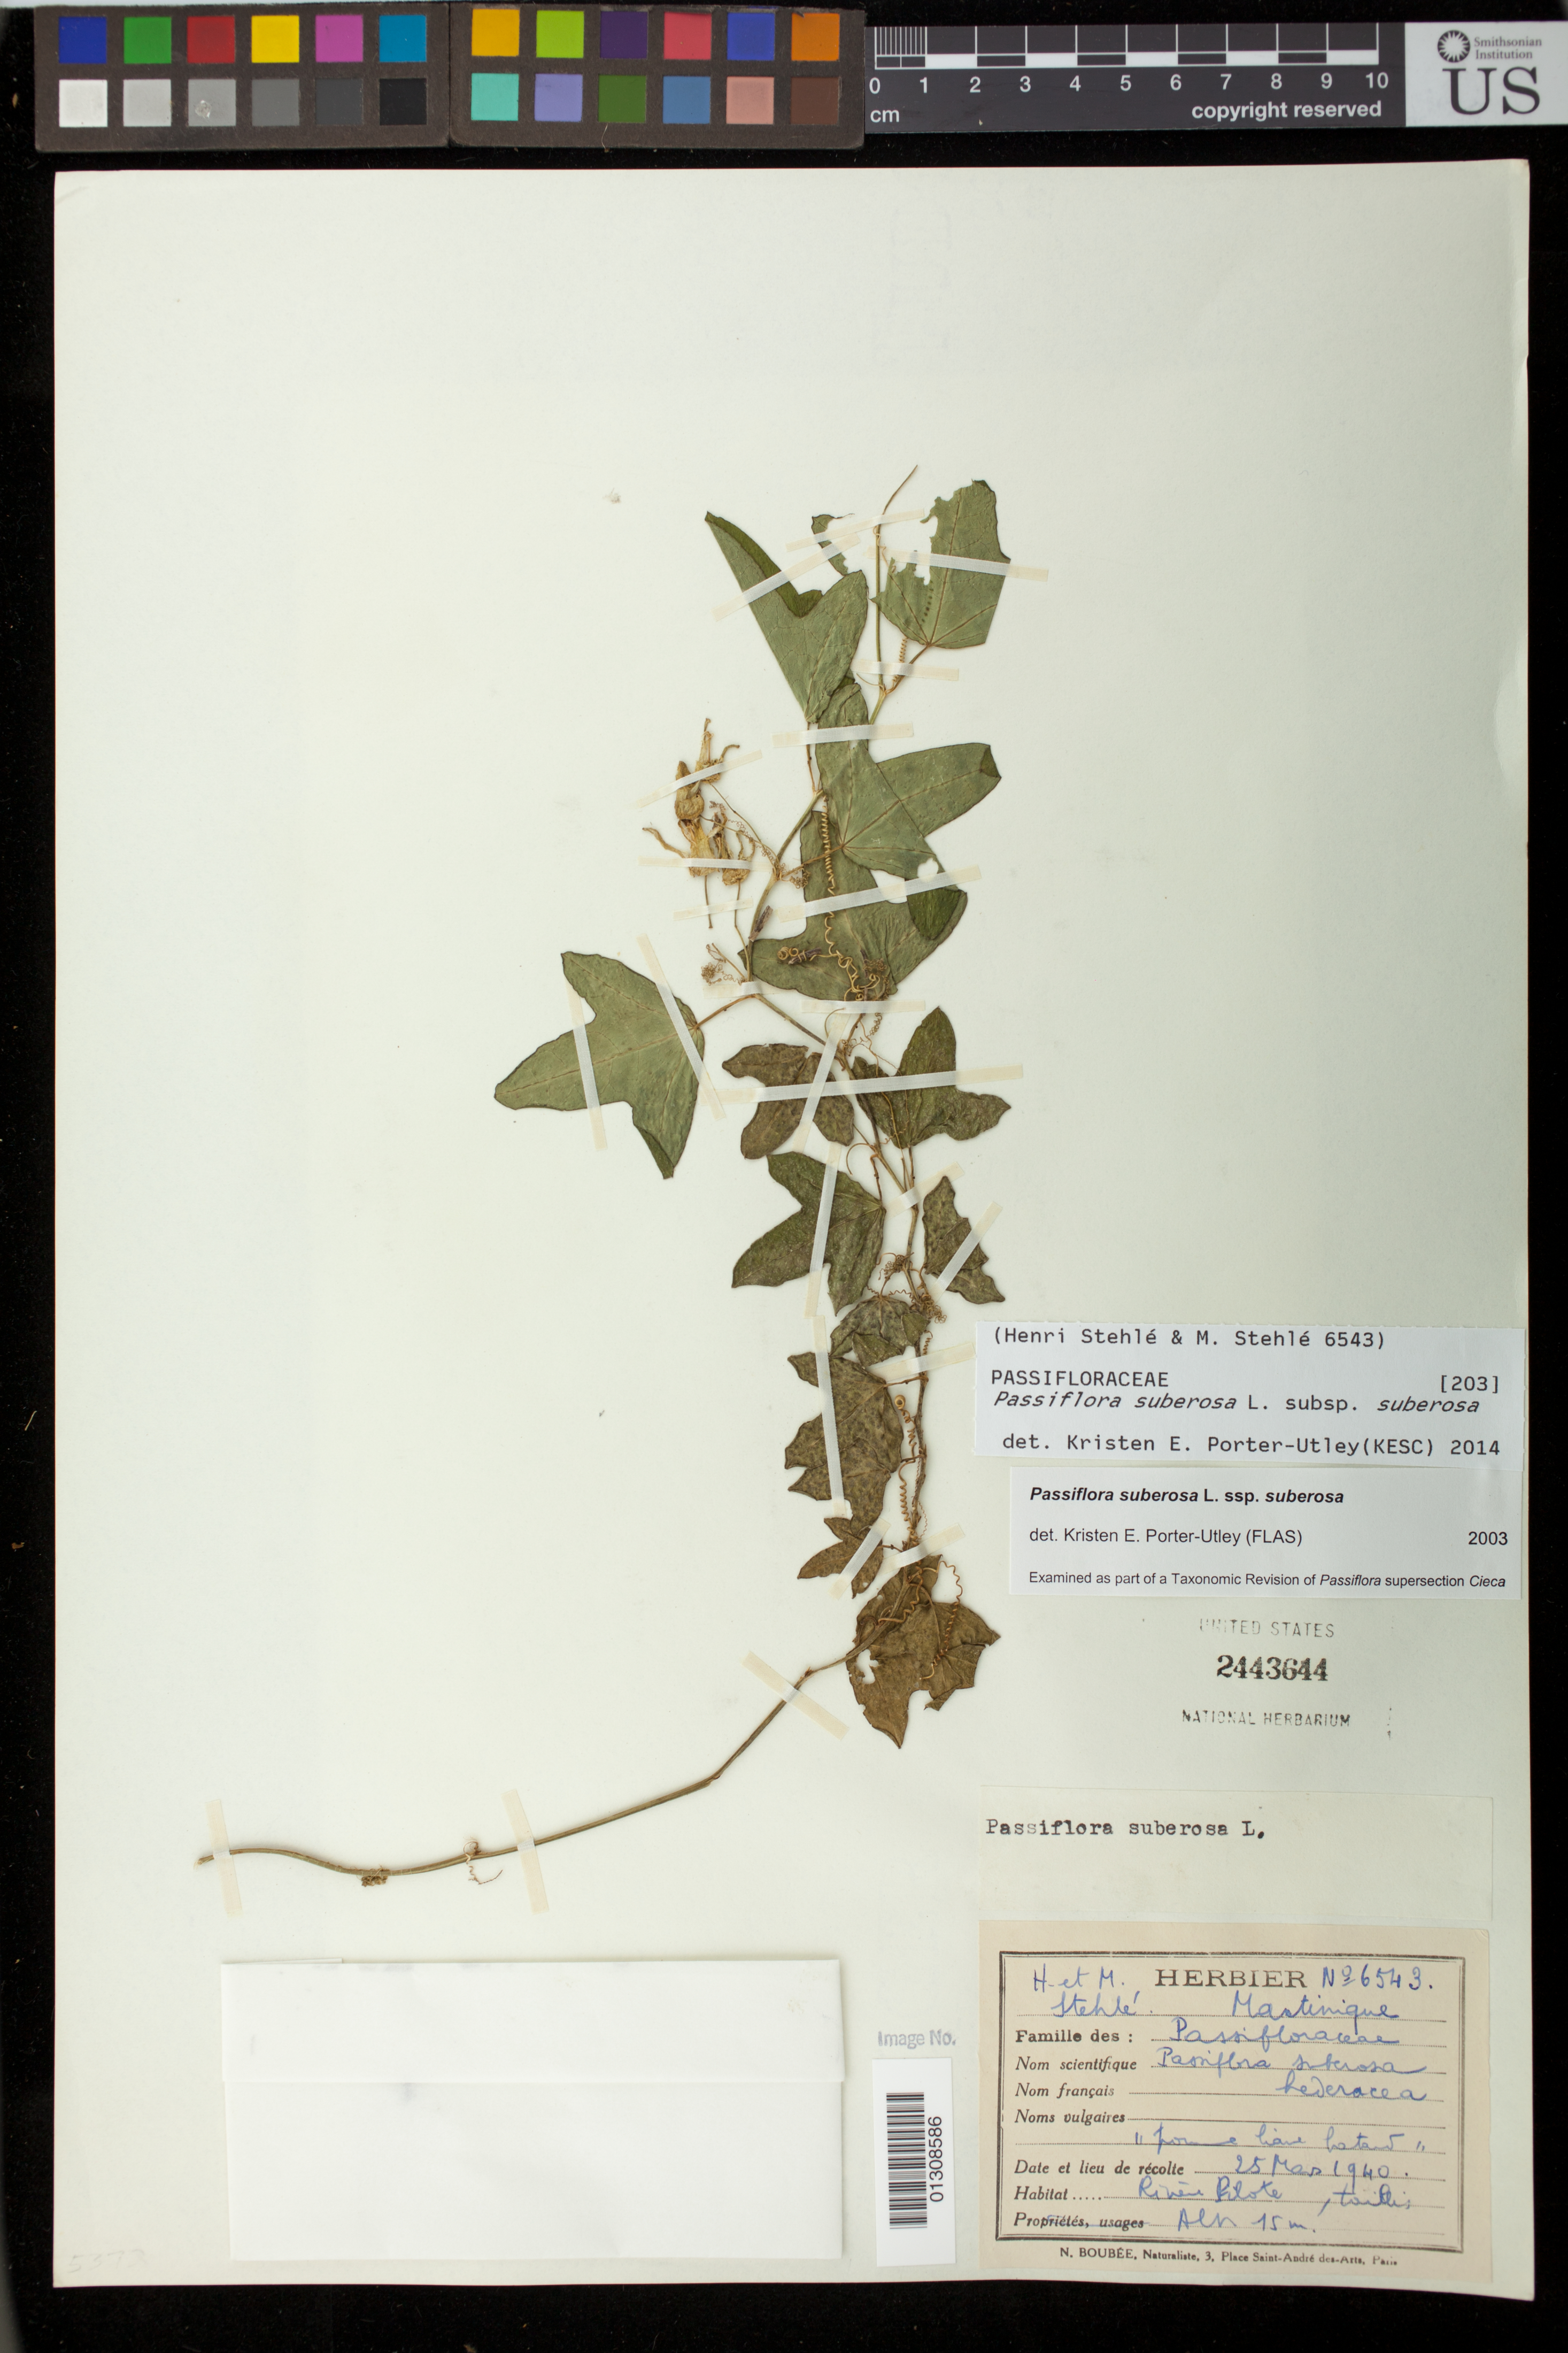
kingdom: Plantae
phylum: Tracheophyta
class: Magnoliopsida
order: Malpighiales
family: Passifloraceae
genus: Passiflora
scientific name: Passiflora suberosa subsp. suberosa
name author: L.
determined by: Porter-Utley, K. E.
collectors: H. Stehlé & M. Stehlé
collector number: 6543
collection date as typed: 25 Mar 1940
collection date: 1940-03-25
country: Martinique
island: Martinique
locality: Rivière Pilote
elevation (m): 15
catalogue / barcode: US 2443644